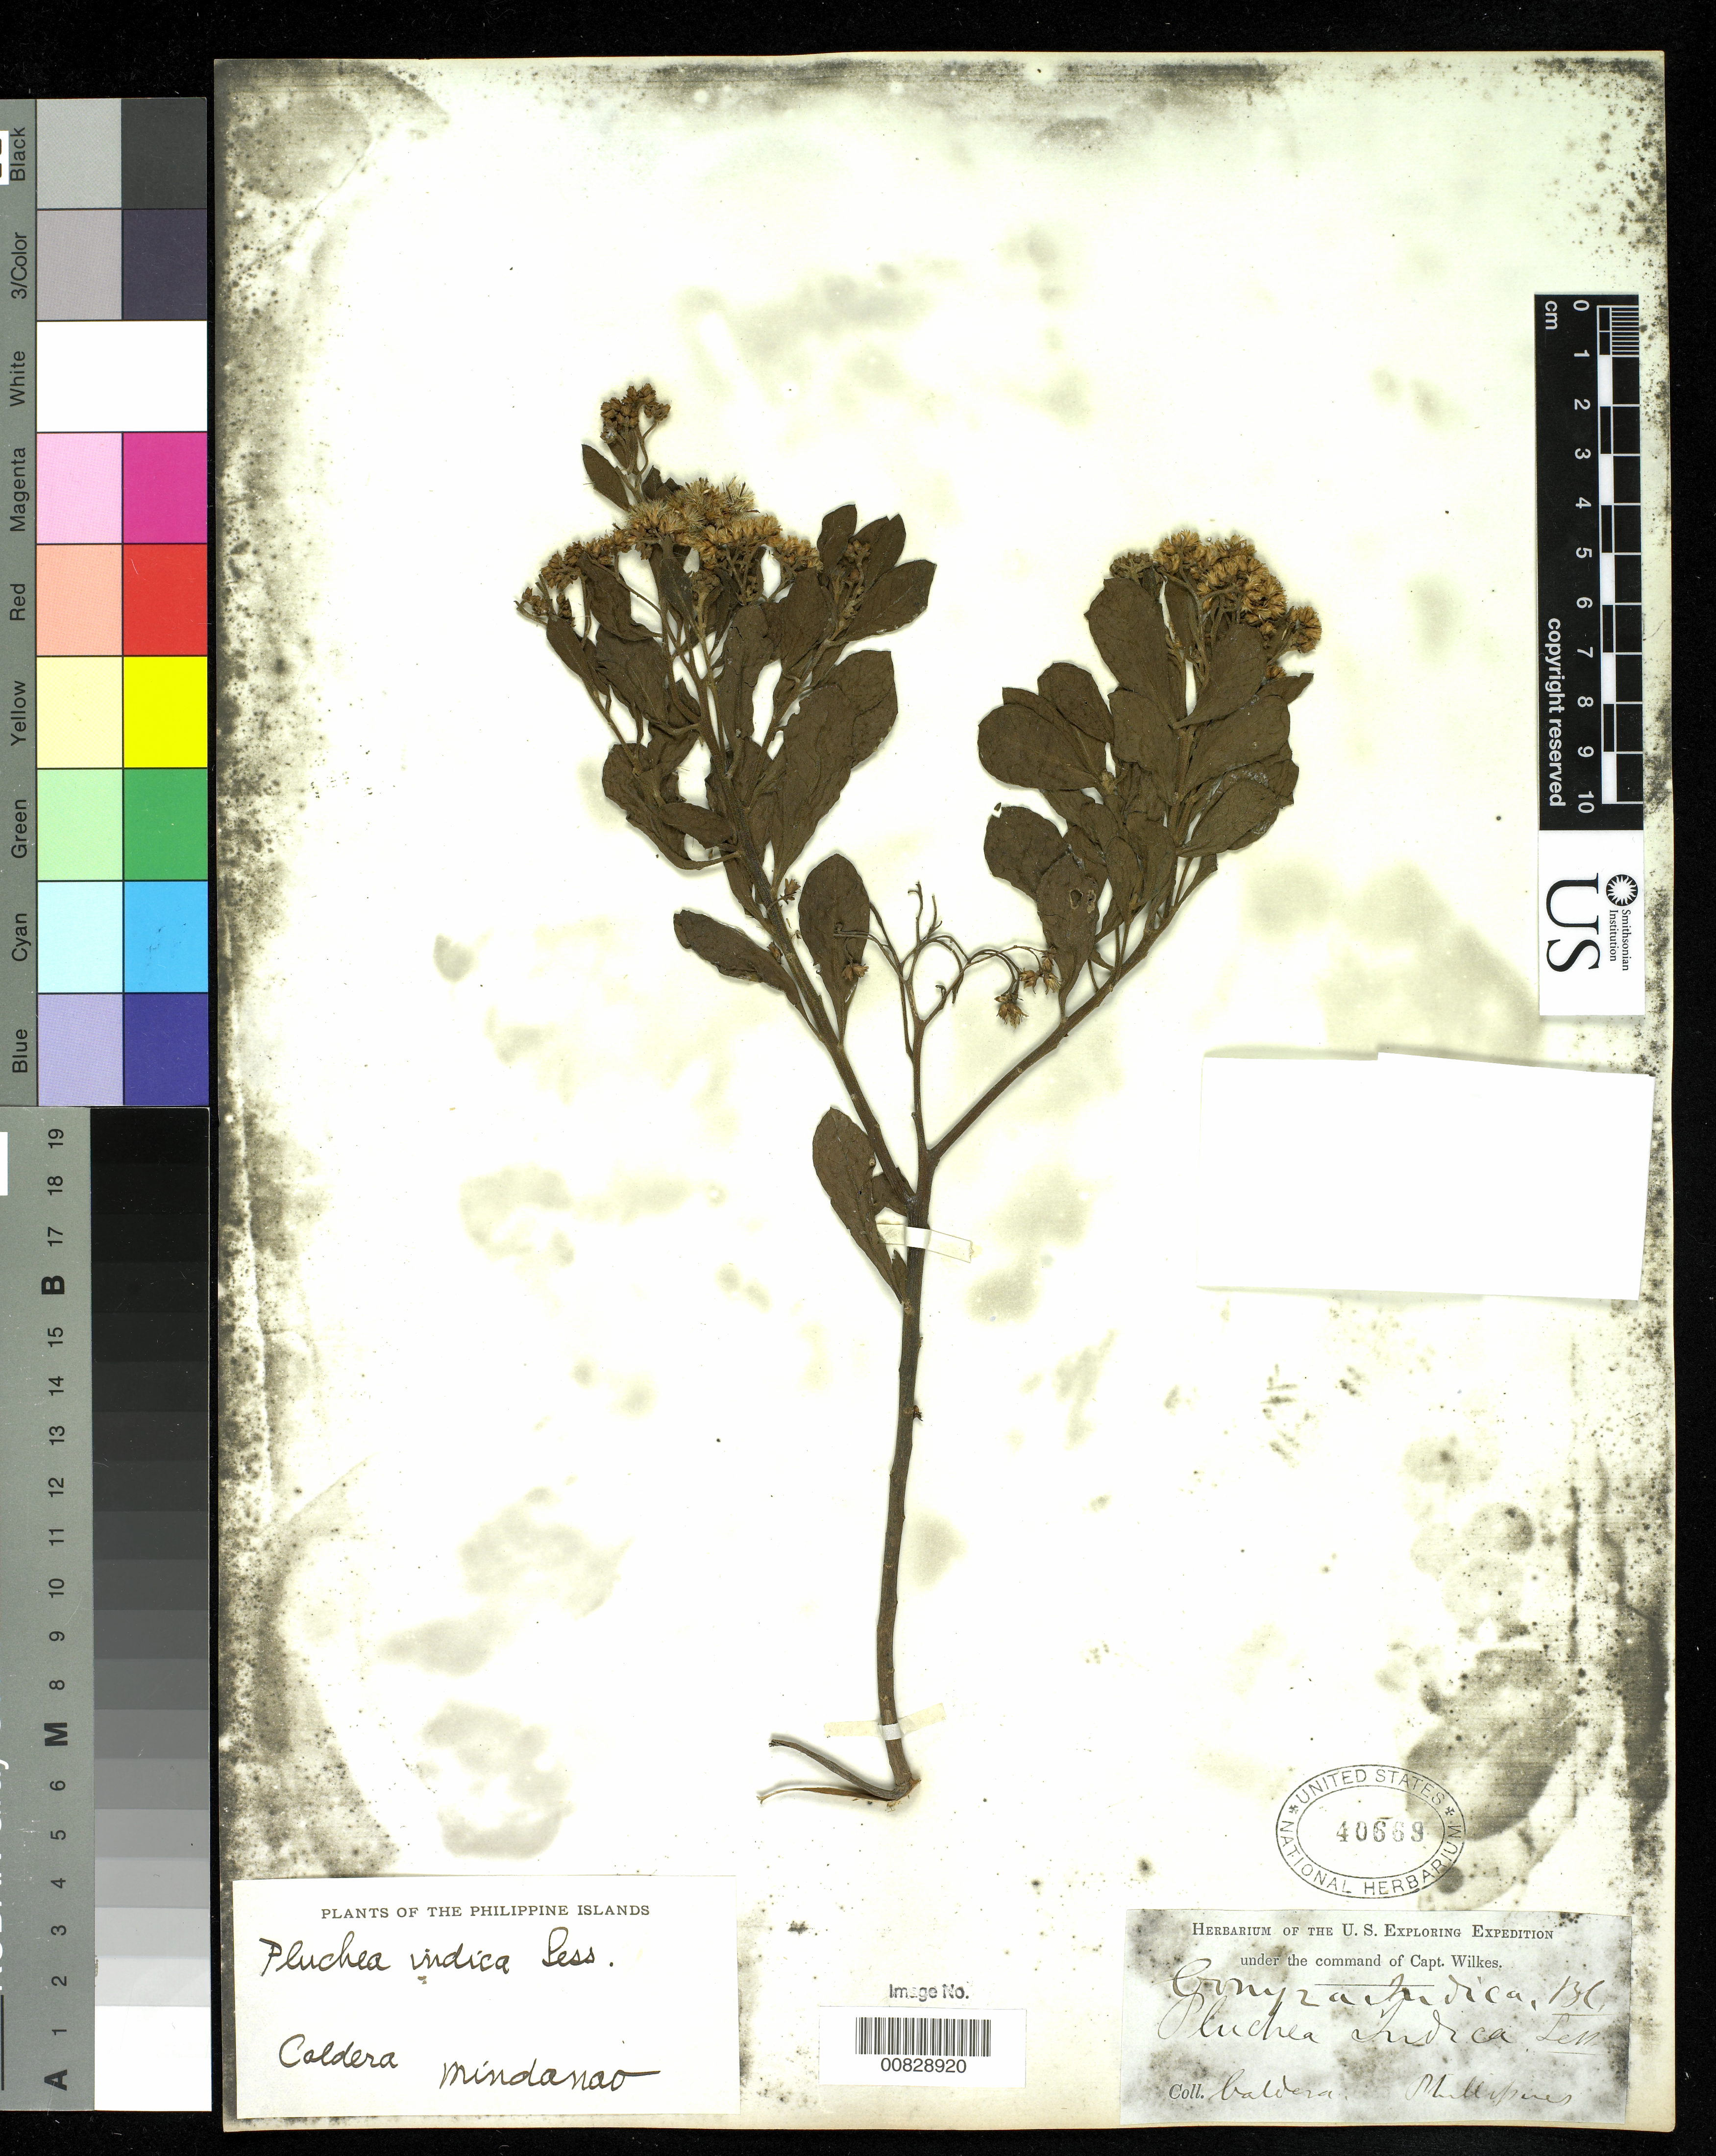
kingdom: Plantae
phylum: Tracheophyta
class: Magnoliopsida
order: Asterales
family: Asteraceae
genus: Pluchea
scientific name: Pluchea indica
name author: Less.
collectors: Wilkes Explor. Exped.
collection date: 1838/1842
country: Philippines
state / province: Zamboanga Peninsula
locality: Caldera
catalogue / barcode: US 40669